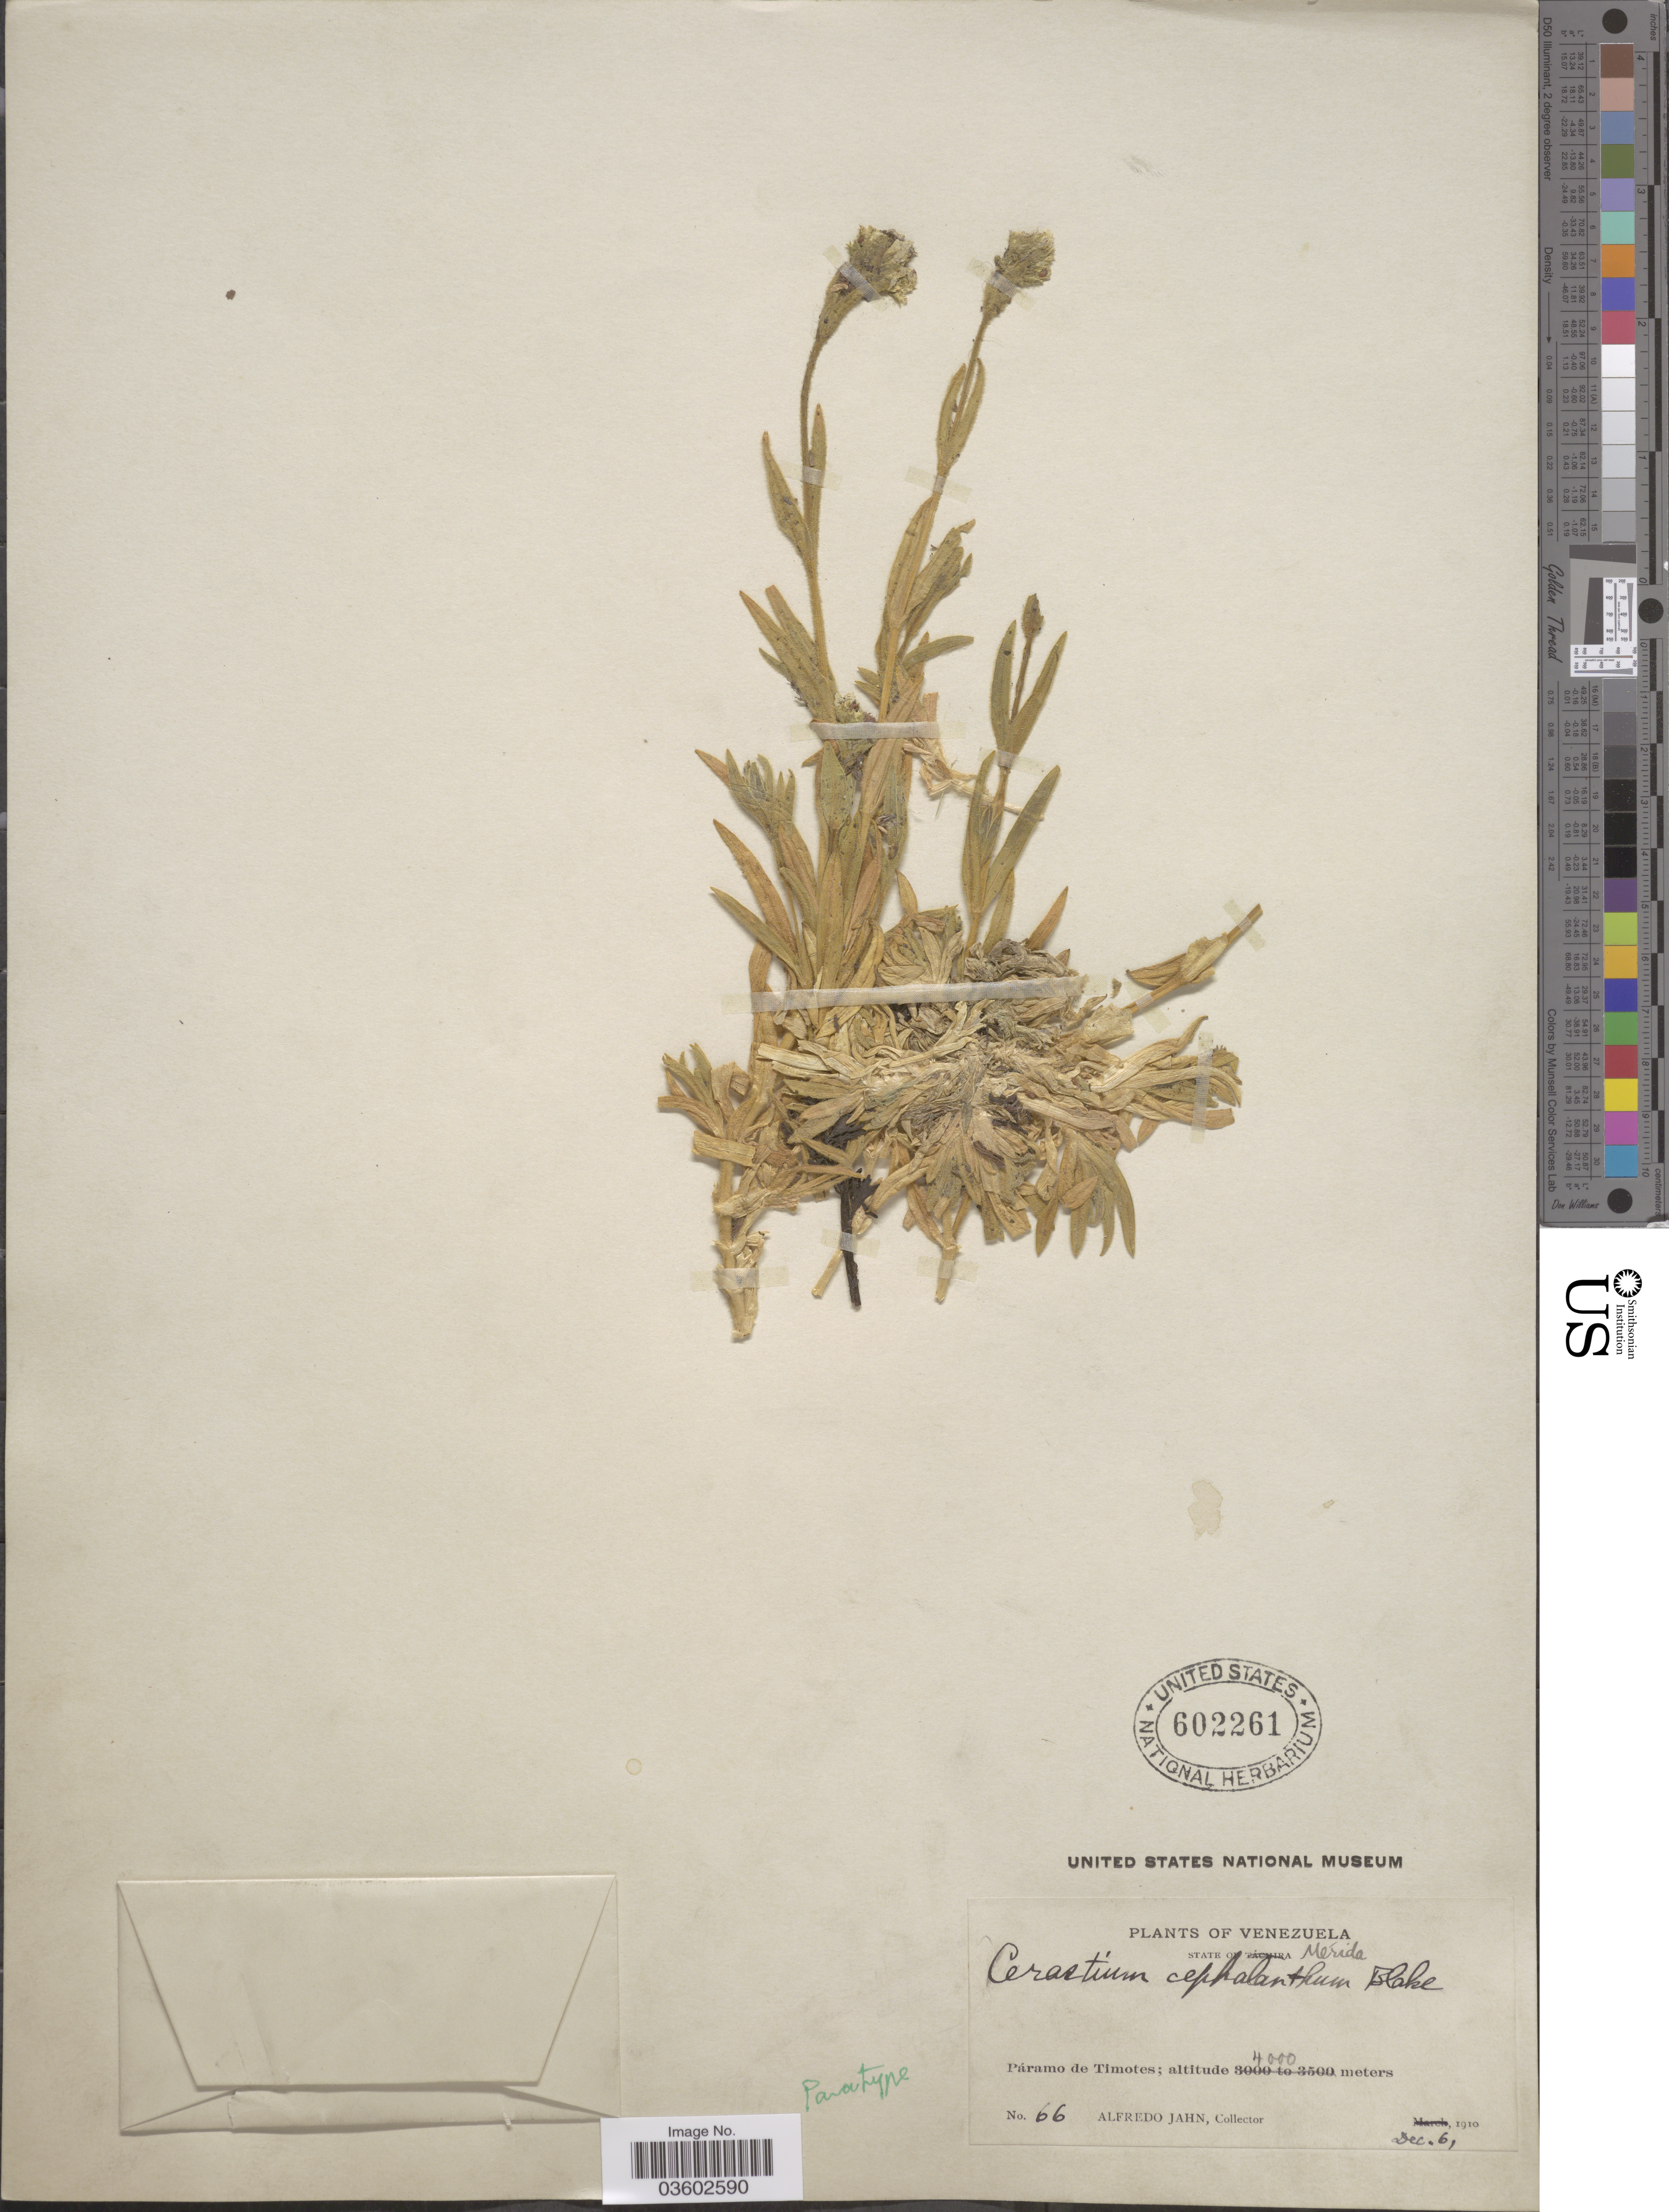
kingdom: Plantae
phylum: Tracheophyta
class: Magnoliopsida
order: Caryophyllales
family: Caryophyllaceae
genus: Cerastium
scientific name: Cerastium cephalanthum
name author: S.F. Blake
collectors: A. Jahn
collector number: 66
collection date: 1910-12-06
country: Venezuela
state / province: Mérida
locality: Páramo de Timotes.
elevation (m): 4000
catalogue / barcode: US 602261